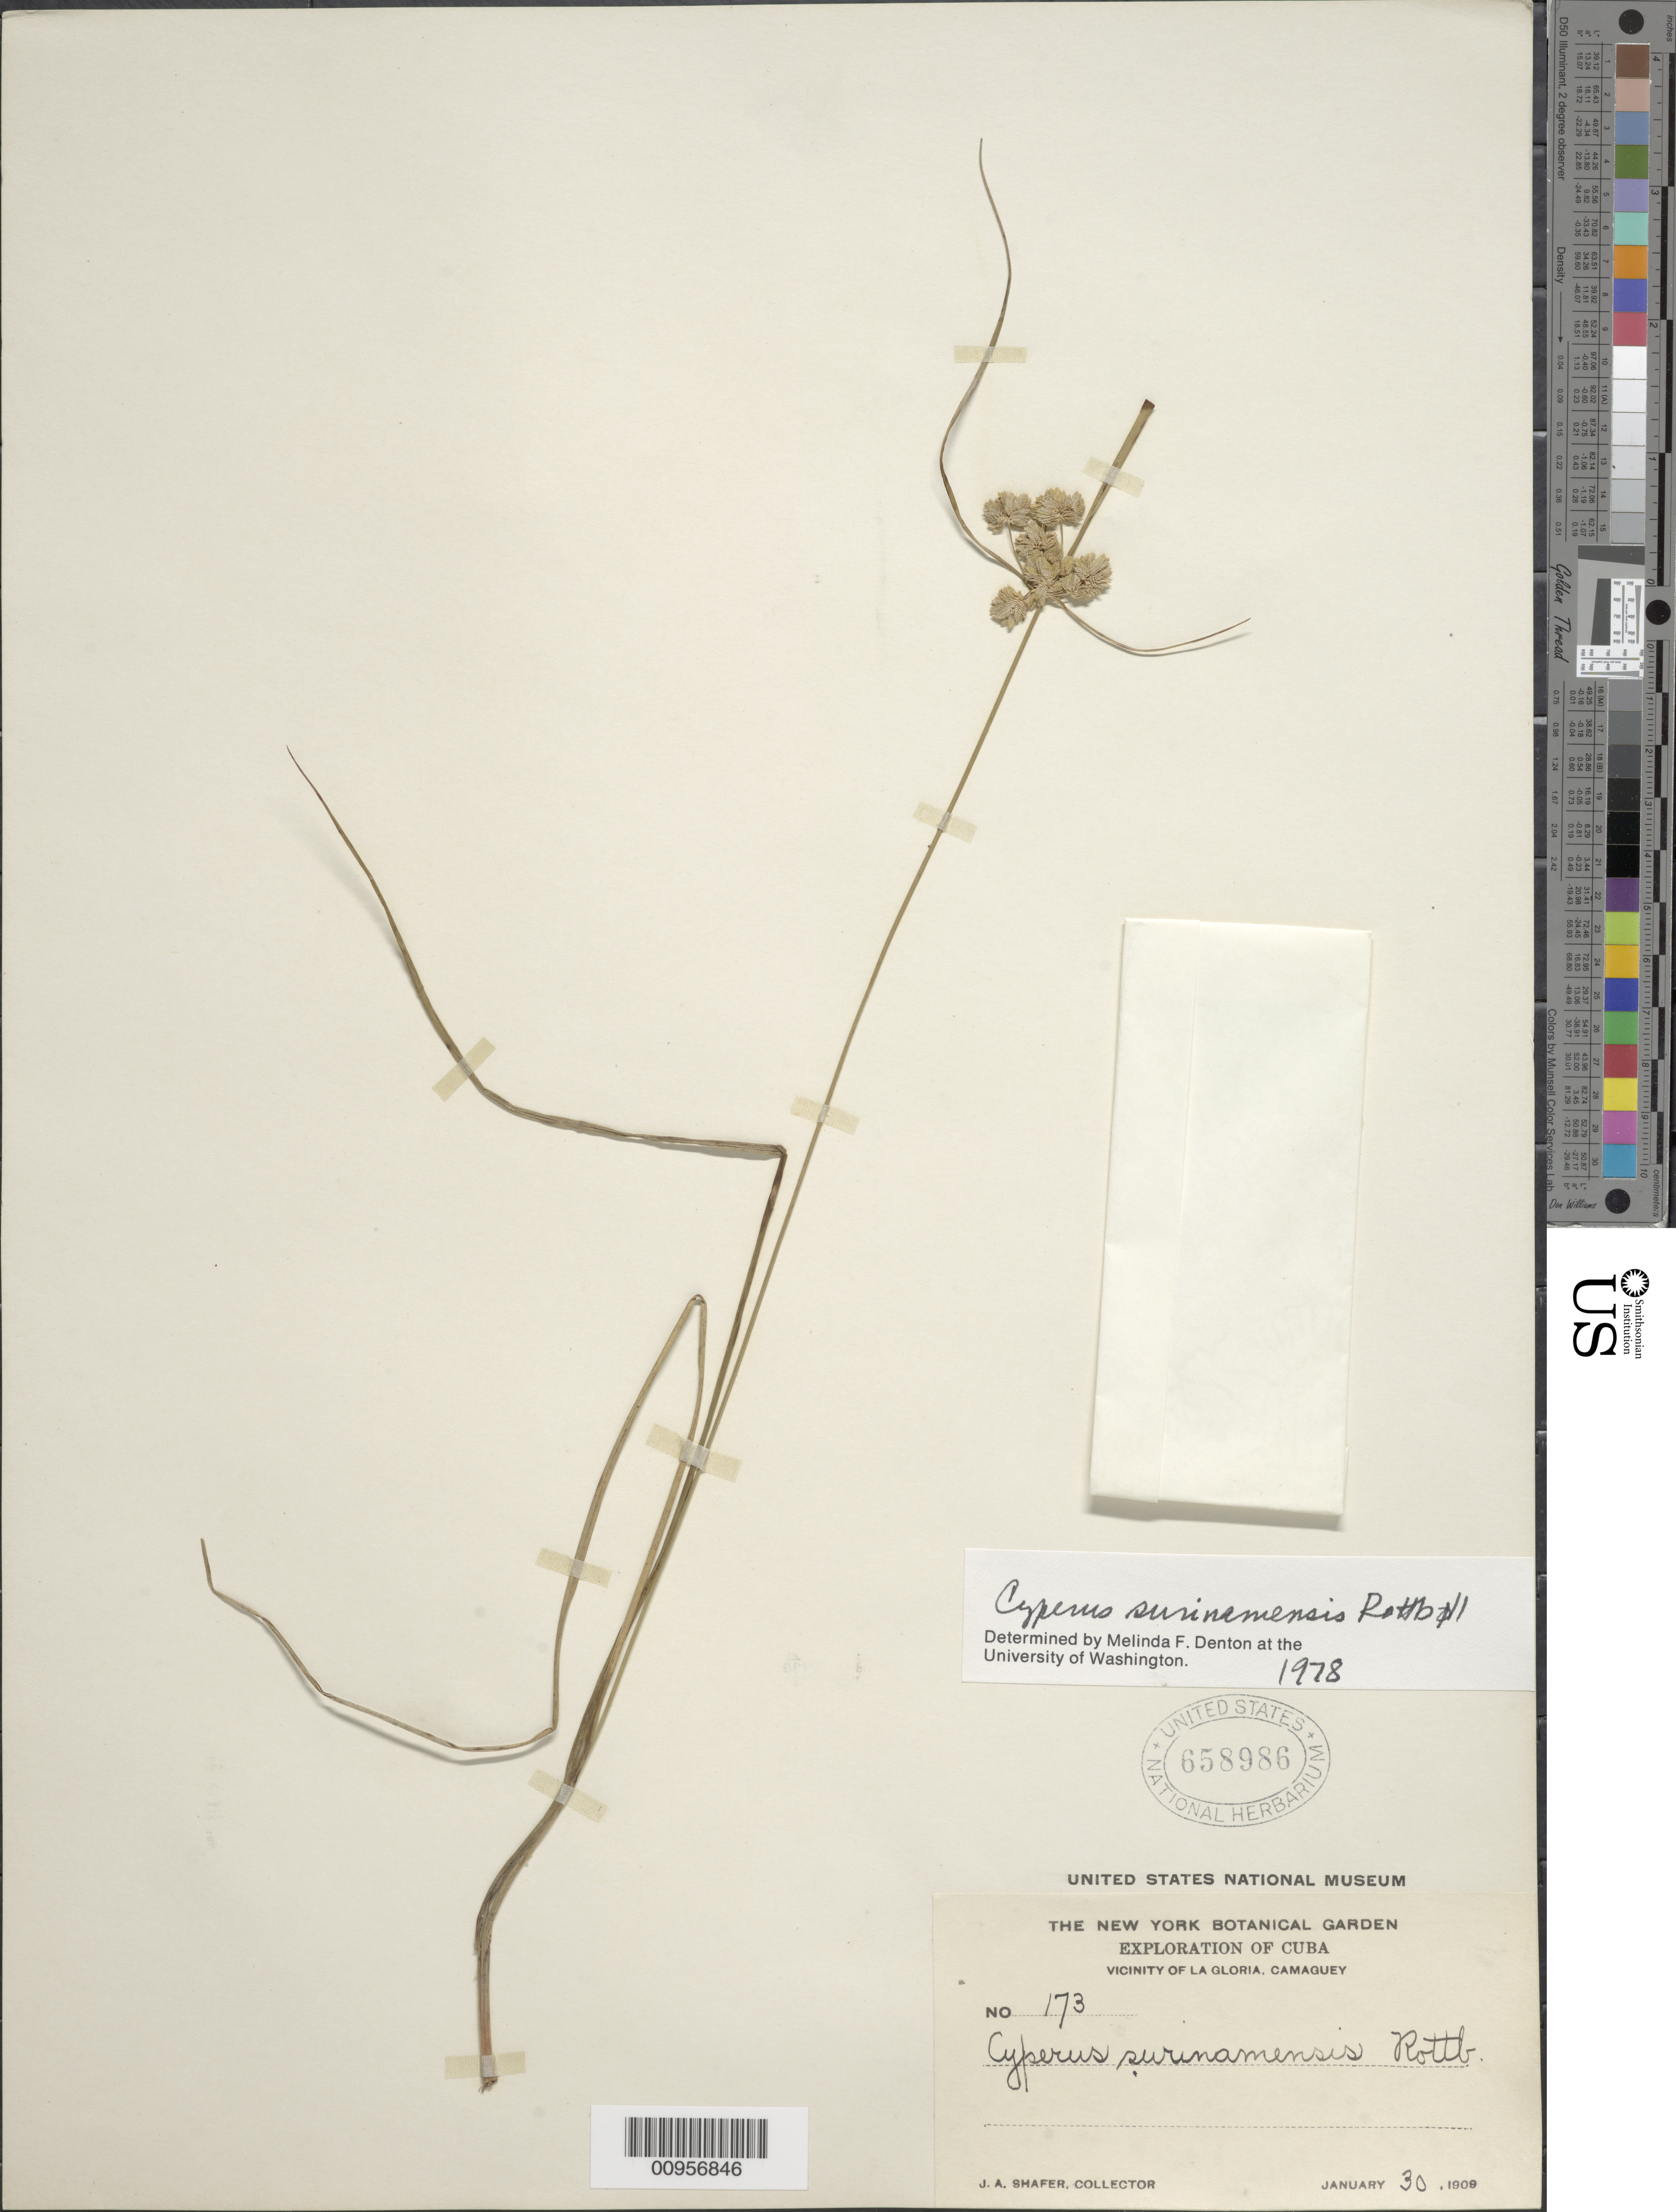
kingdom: Plantae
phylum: Tracheophyta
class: Liliopsida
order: Poales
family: Cyperaceae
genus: Cyperus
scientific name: Cyperus surinamensis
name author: Rottb.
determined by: Denton, M. F.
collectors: J. A. Shafer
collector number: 173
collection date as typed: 30 Jan 1909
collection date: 1909-01-30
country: Cuba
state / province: Camagüey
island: Cuba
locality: Vicinity of La Gloria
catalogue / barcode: US 658986